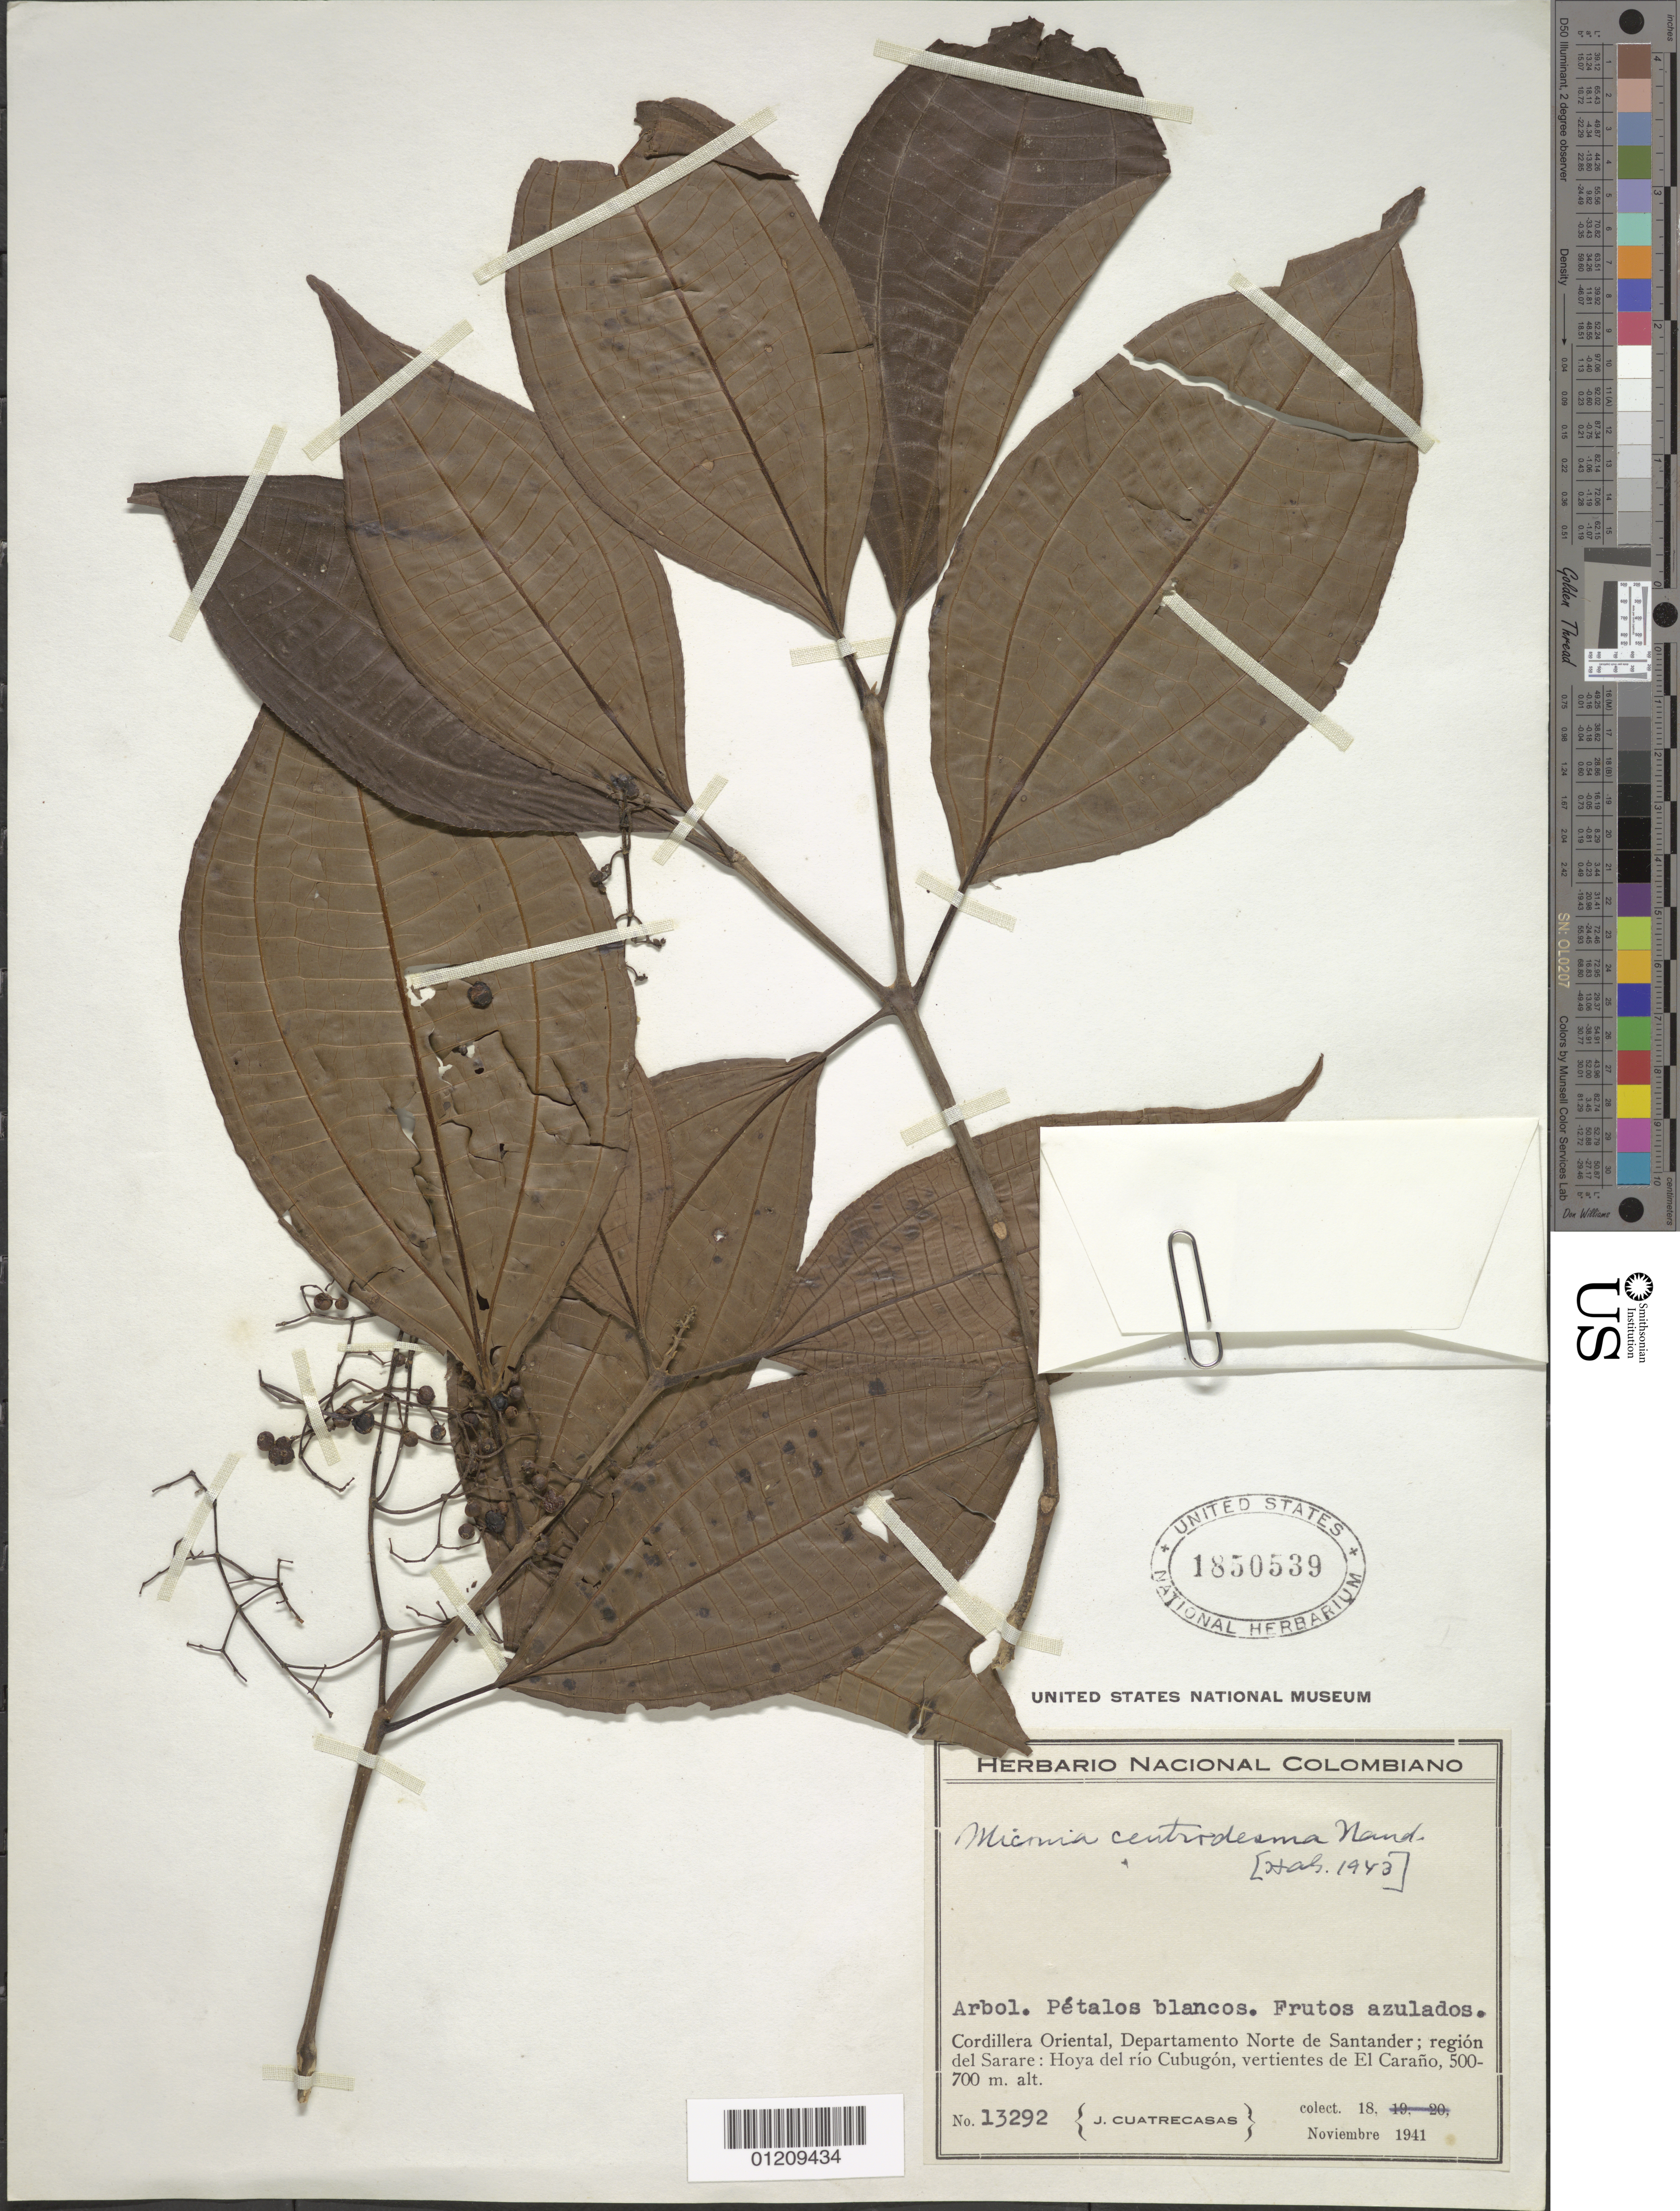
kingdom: Plantae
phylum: Tracheophyta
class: Magnoliopsida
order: Myrtales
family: Melastomataceae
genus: Miconia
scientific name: Miconia chlorocarpa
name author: Cogn.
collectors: J. Cuatrecasas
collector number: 13292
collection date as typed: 18 Nov 1941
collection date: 1941-11-18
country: Colombia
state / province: Norte de Santander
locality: Cordillera Oriental; región del Sarare: Hoya del Río Cubugón, Vertente de El Caraño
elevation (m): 500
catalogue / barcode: US 1850539